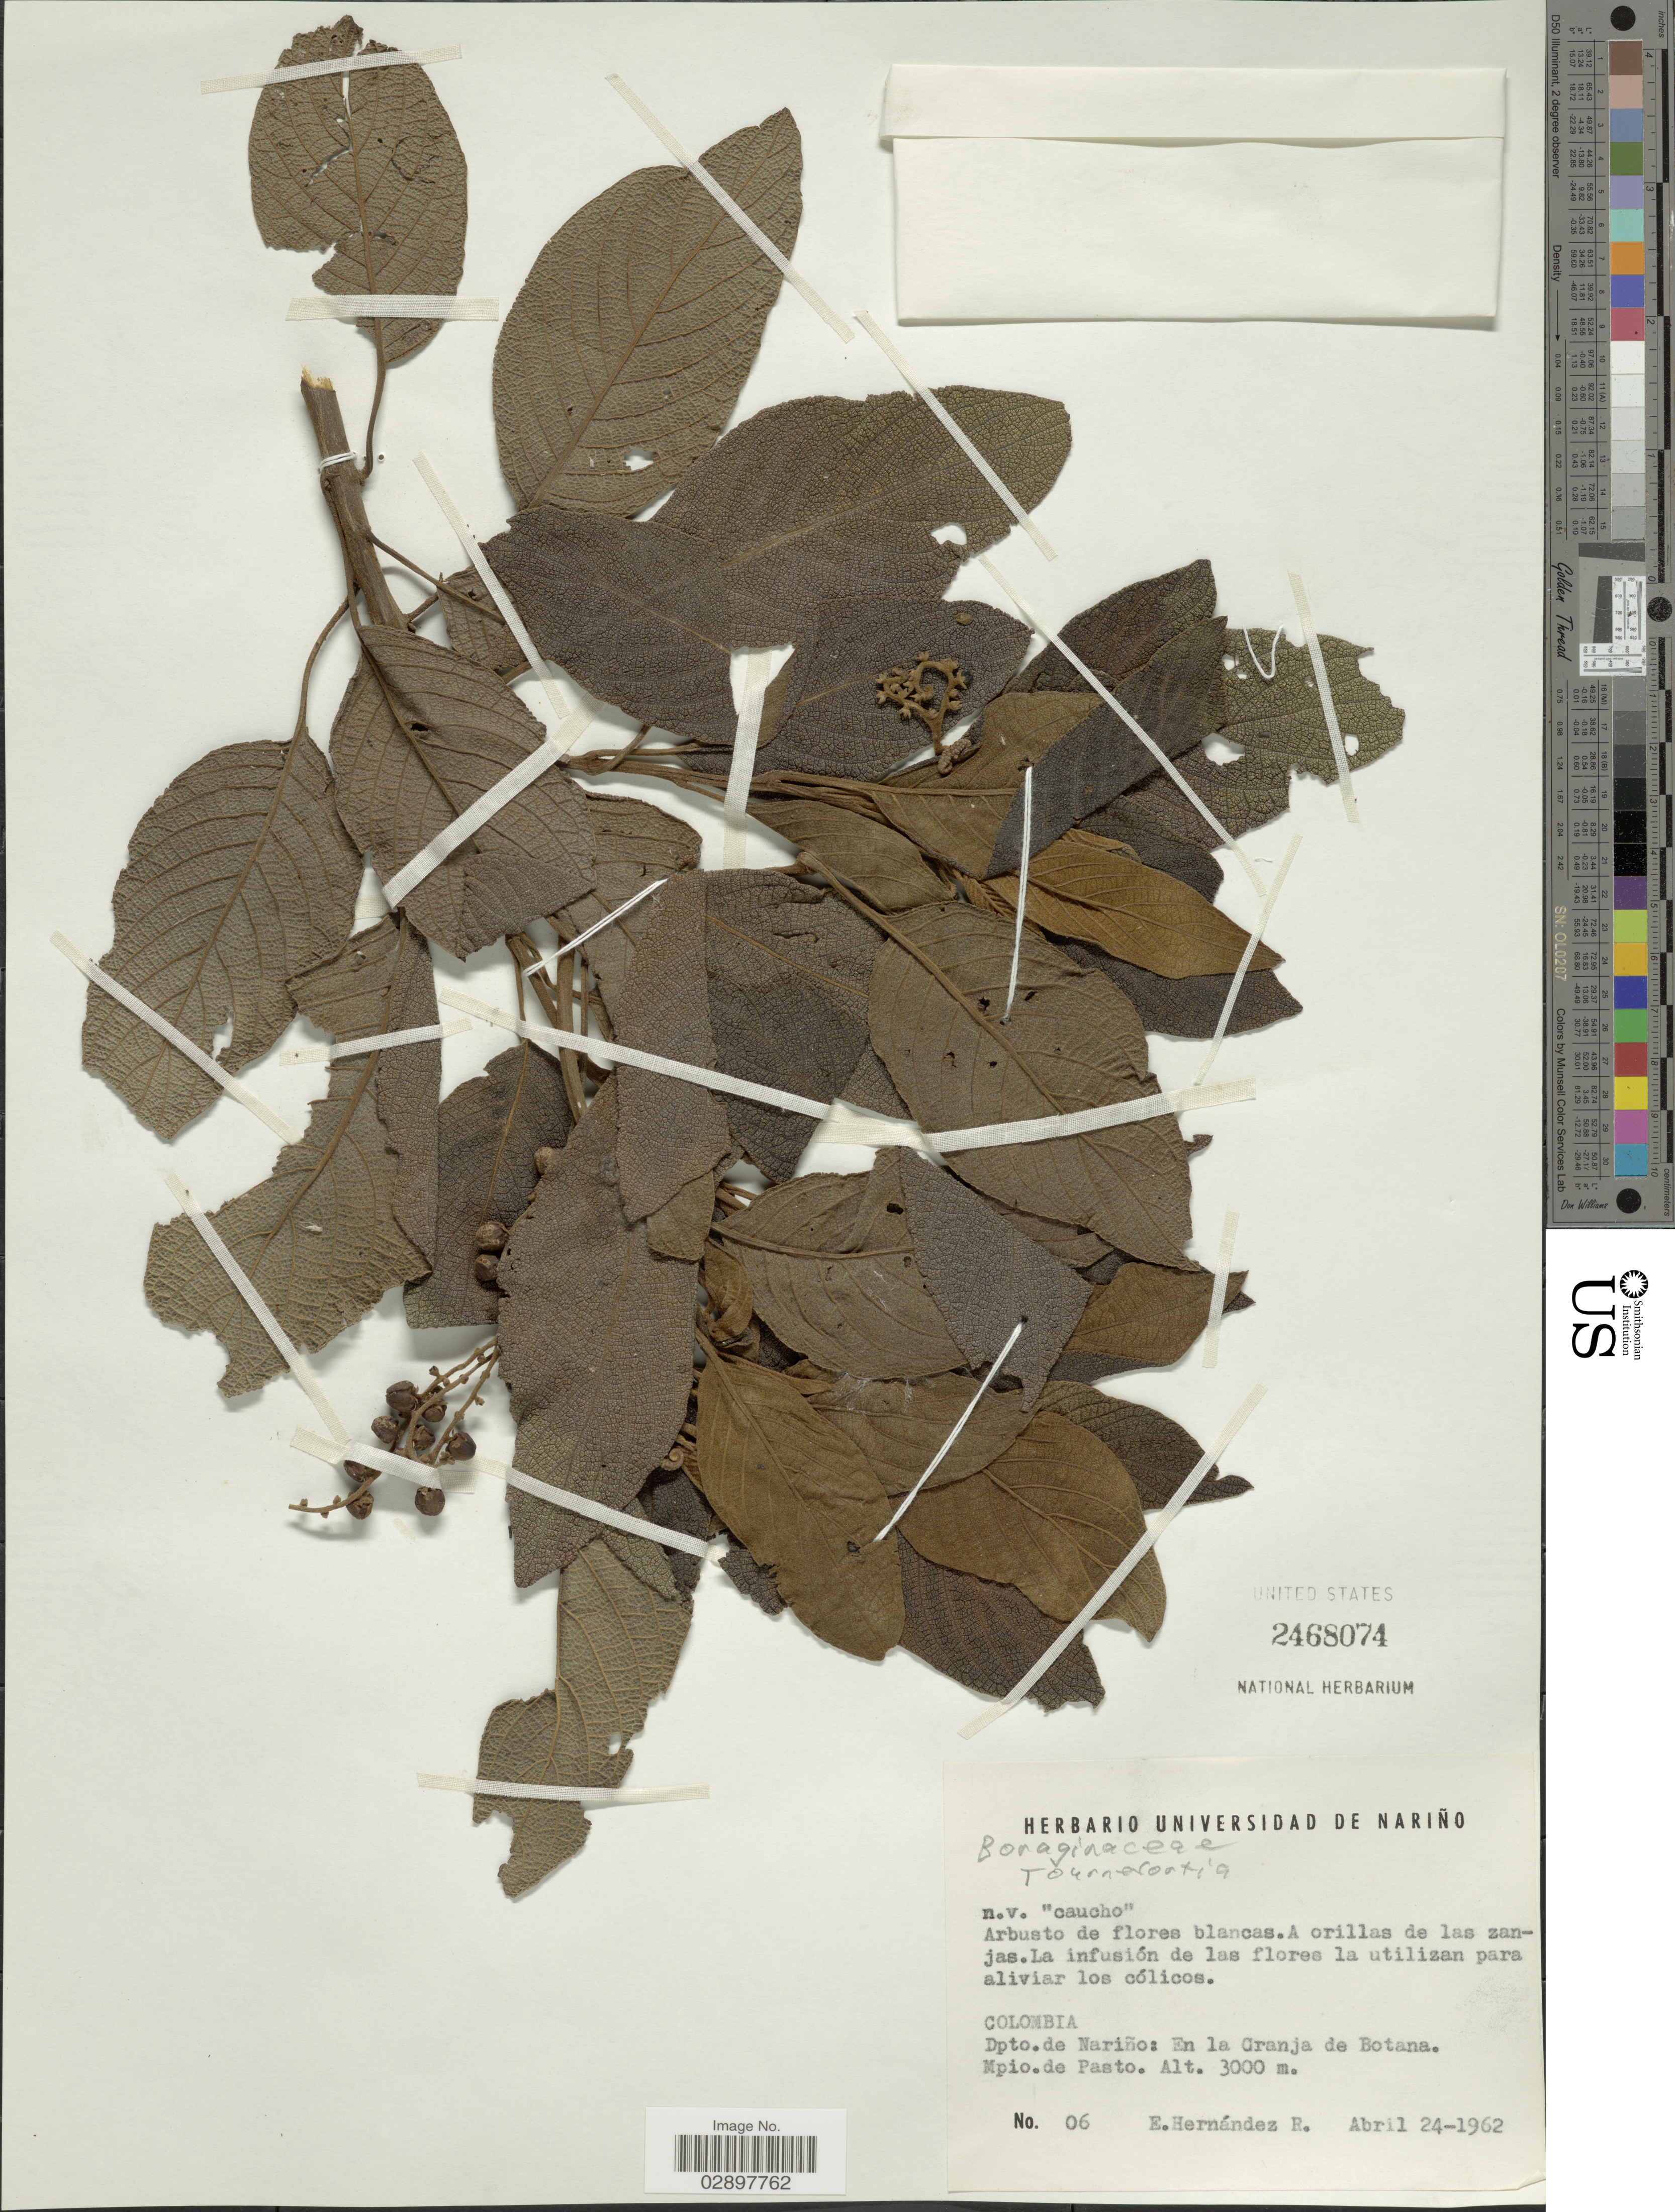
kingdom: Plantae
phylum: Tracheophyta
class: Magnoliopsida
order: Boraginales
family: Heliotropiaceae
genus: Tournefortia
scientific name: Tournefortia sp.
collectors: E. Hernández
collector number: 06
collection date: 1962-04-24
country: Colombia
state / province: Nariño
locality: Dpto. de Nariño: En la Granja de Botana. Mpio. de Pasto.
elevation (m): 3000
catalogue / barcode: US 2468074